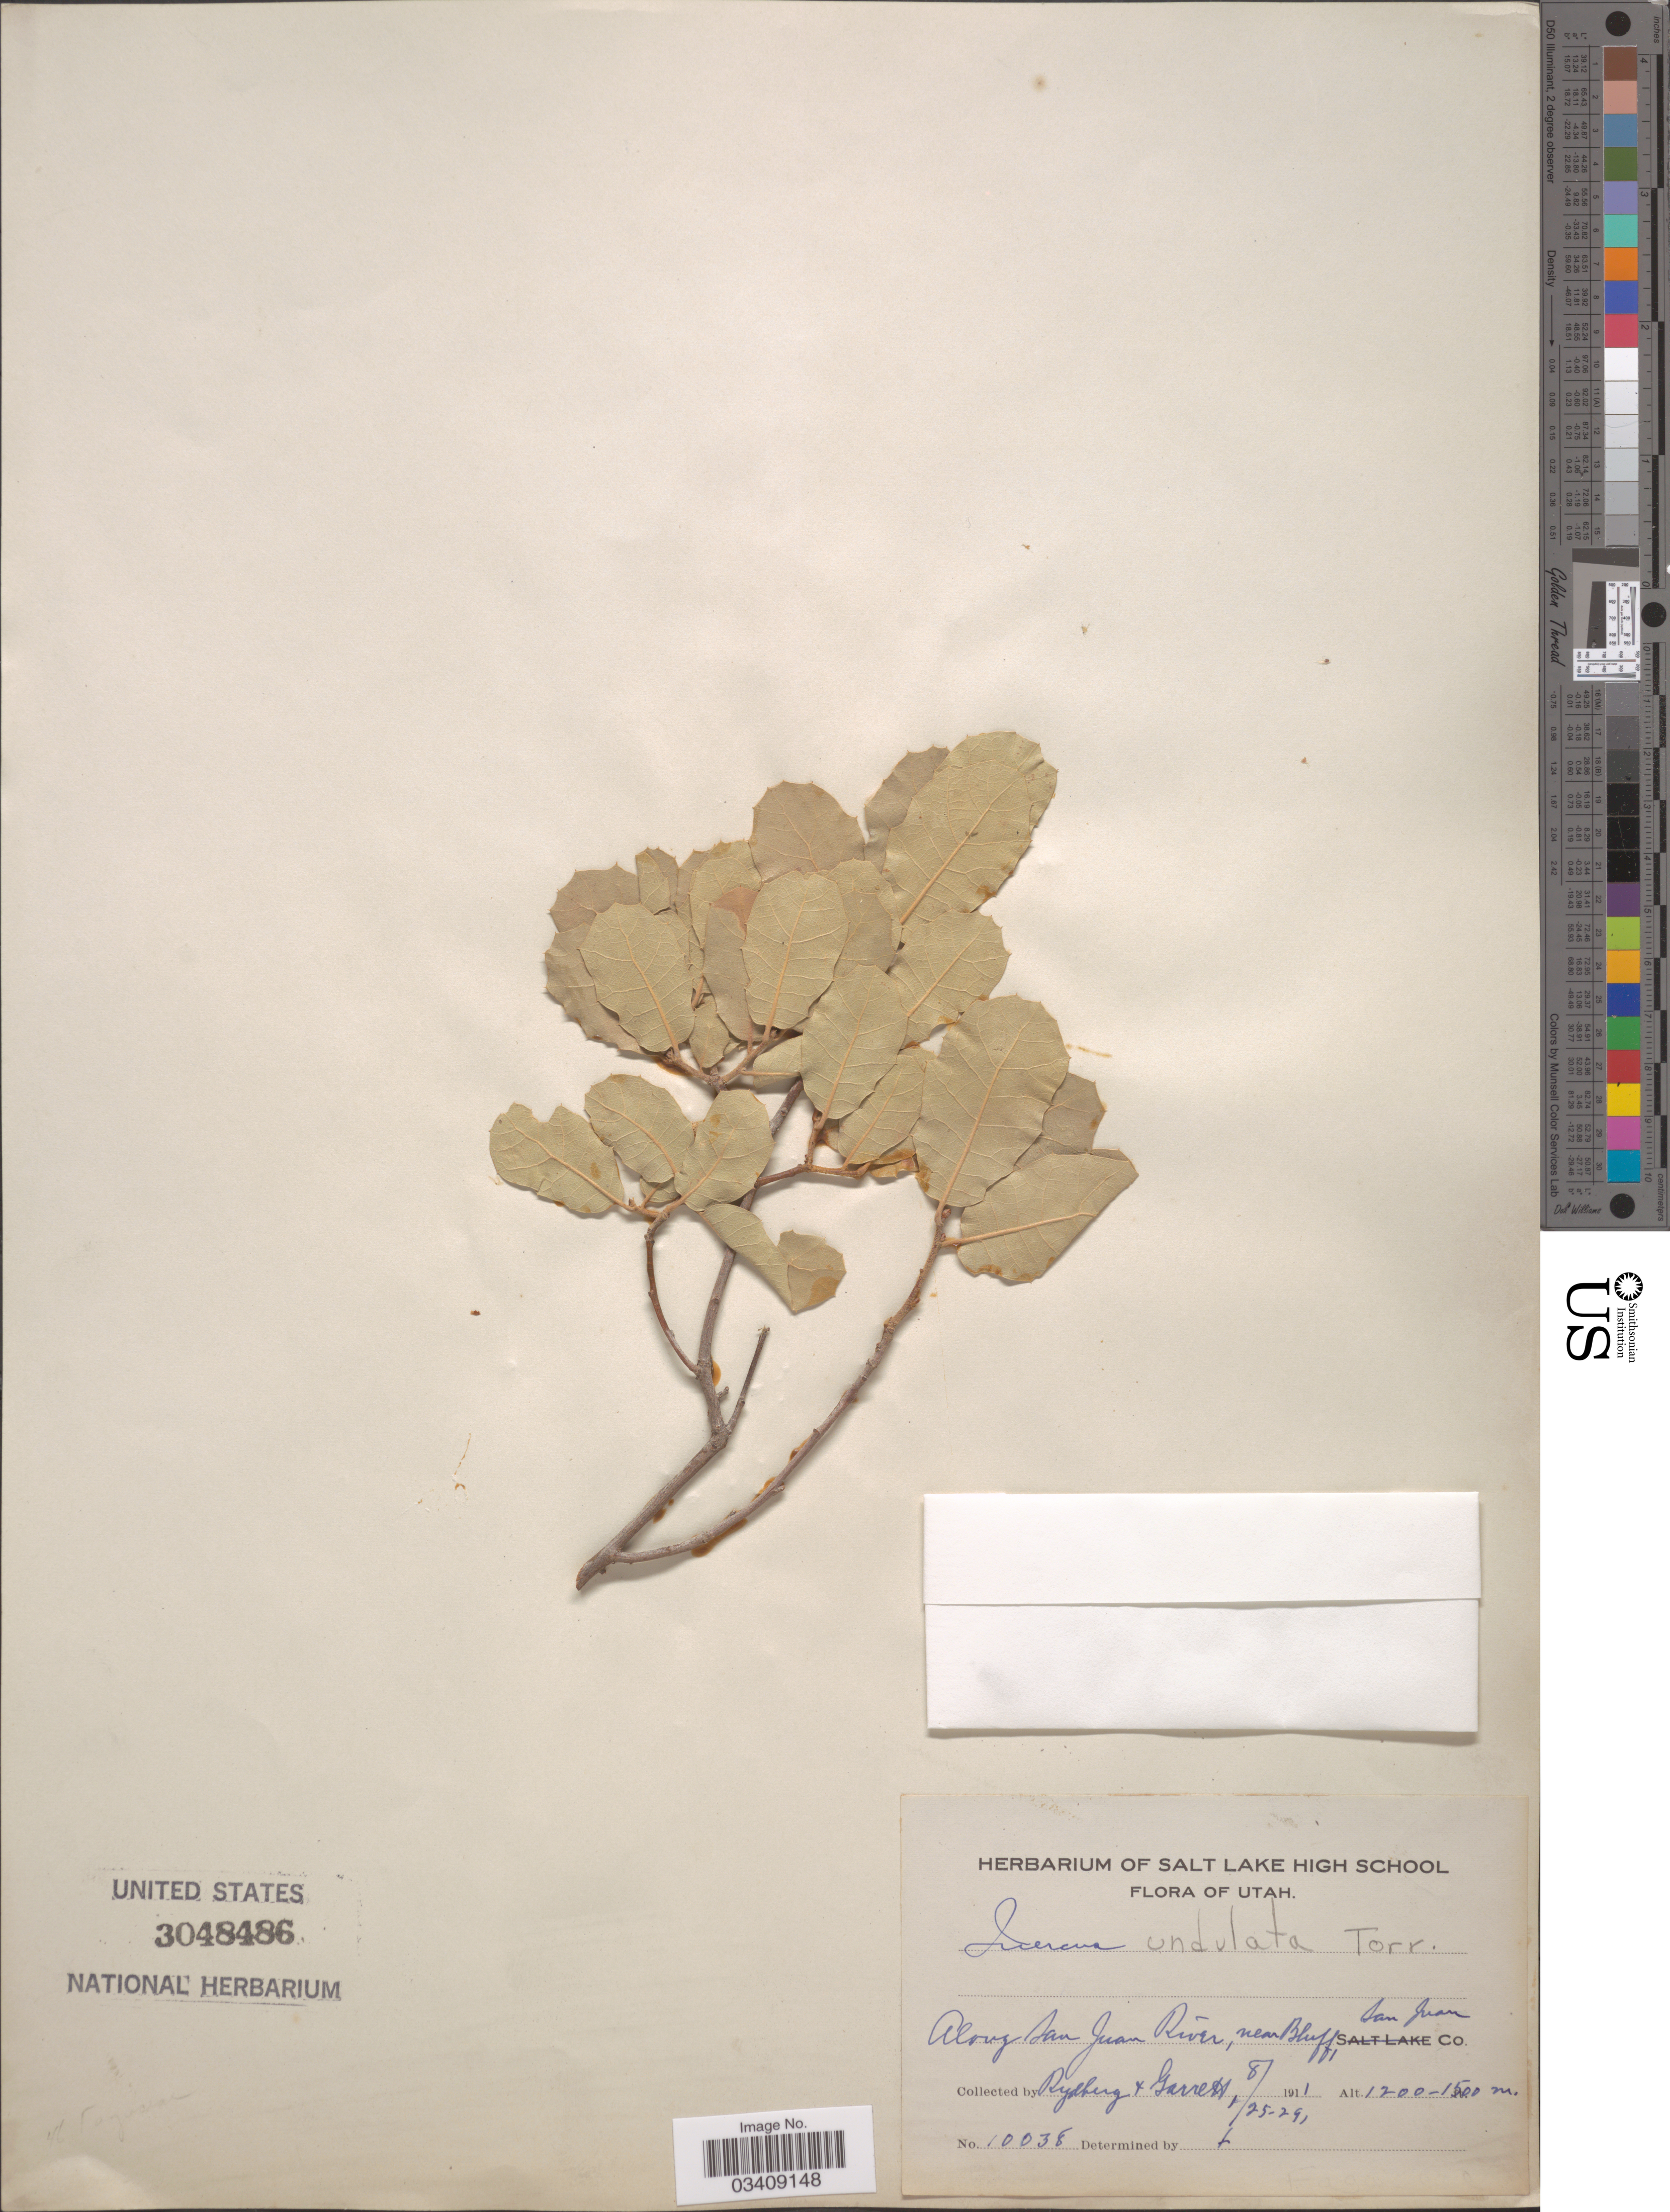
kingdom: Plantae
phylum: Tracheophyta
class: Magnoliopsida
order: Fagales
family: Fagaceae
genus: Quercus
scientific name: Quercus undulata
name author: Torr.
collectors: P. Rydberg & Garrett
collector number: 10038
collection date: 1911-08-25/1911-08-29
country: United States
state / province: Utah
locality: Along San Juan River, near Bluff, San Juan Co.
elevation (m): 1200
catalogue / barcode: US 3048486